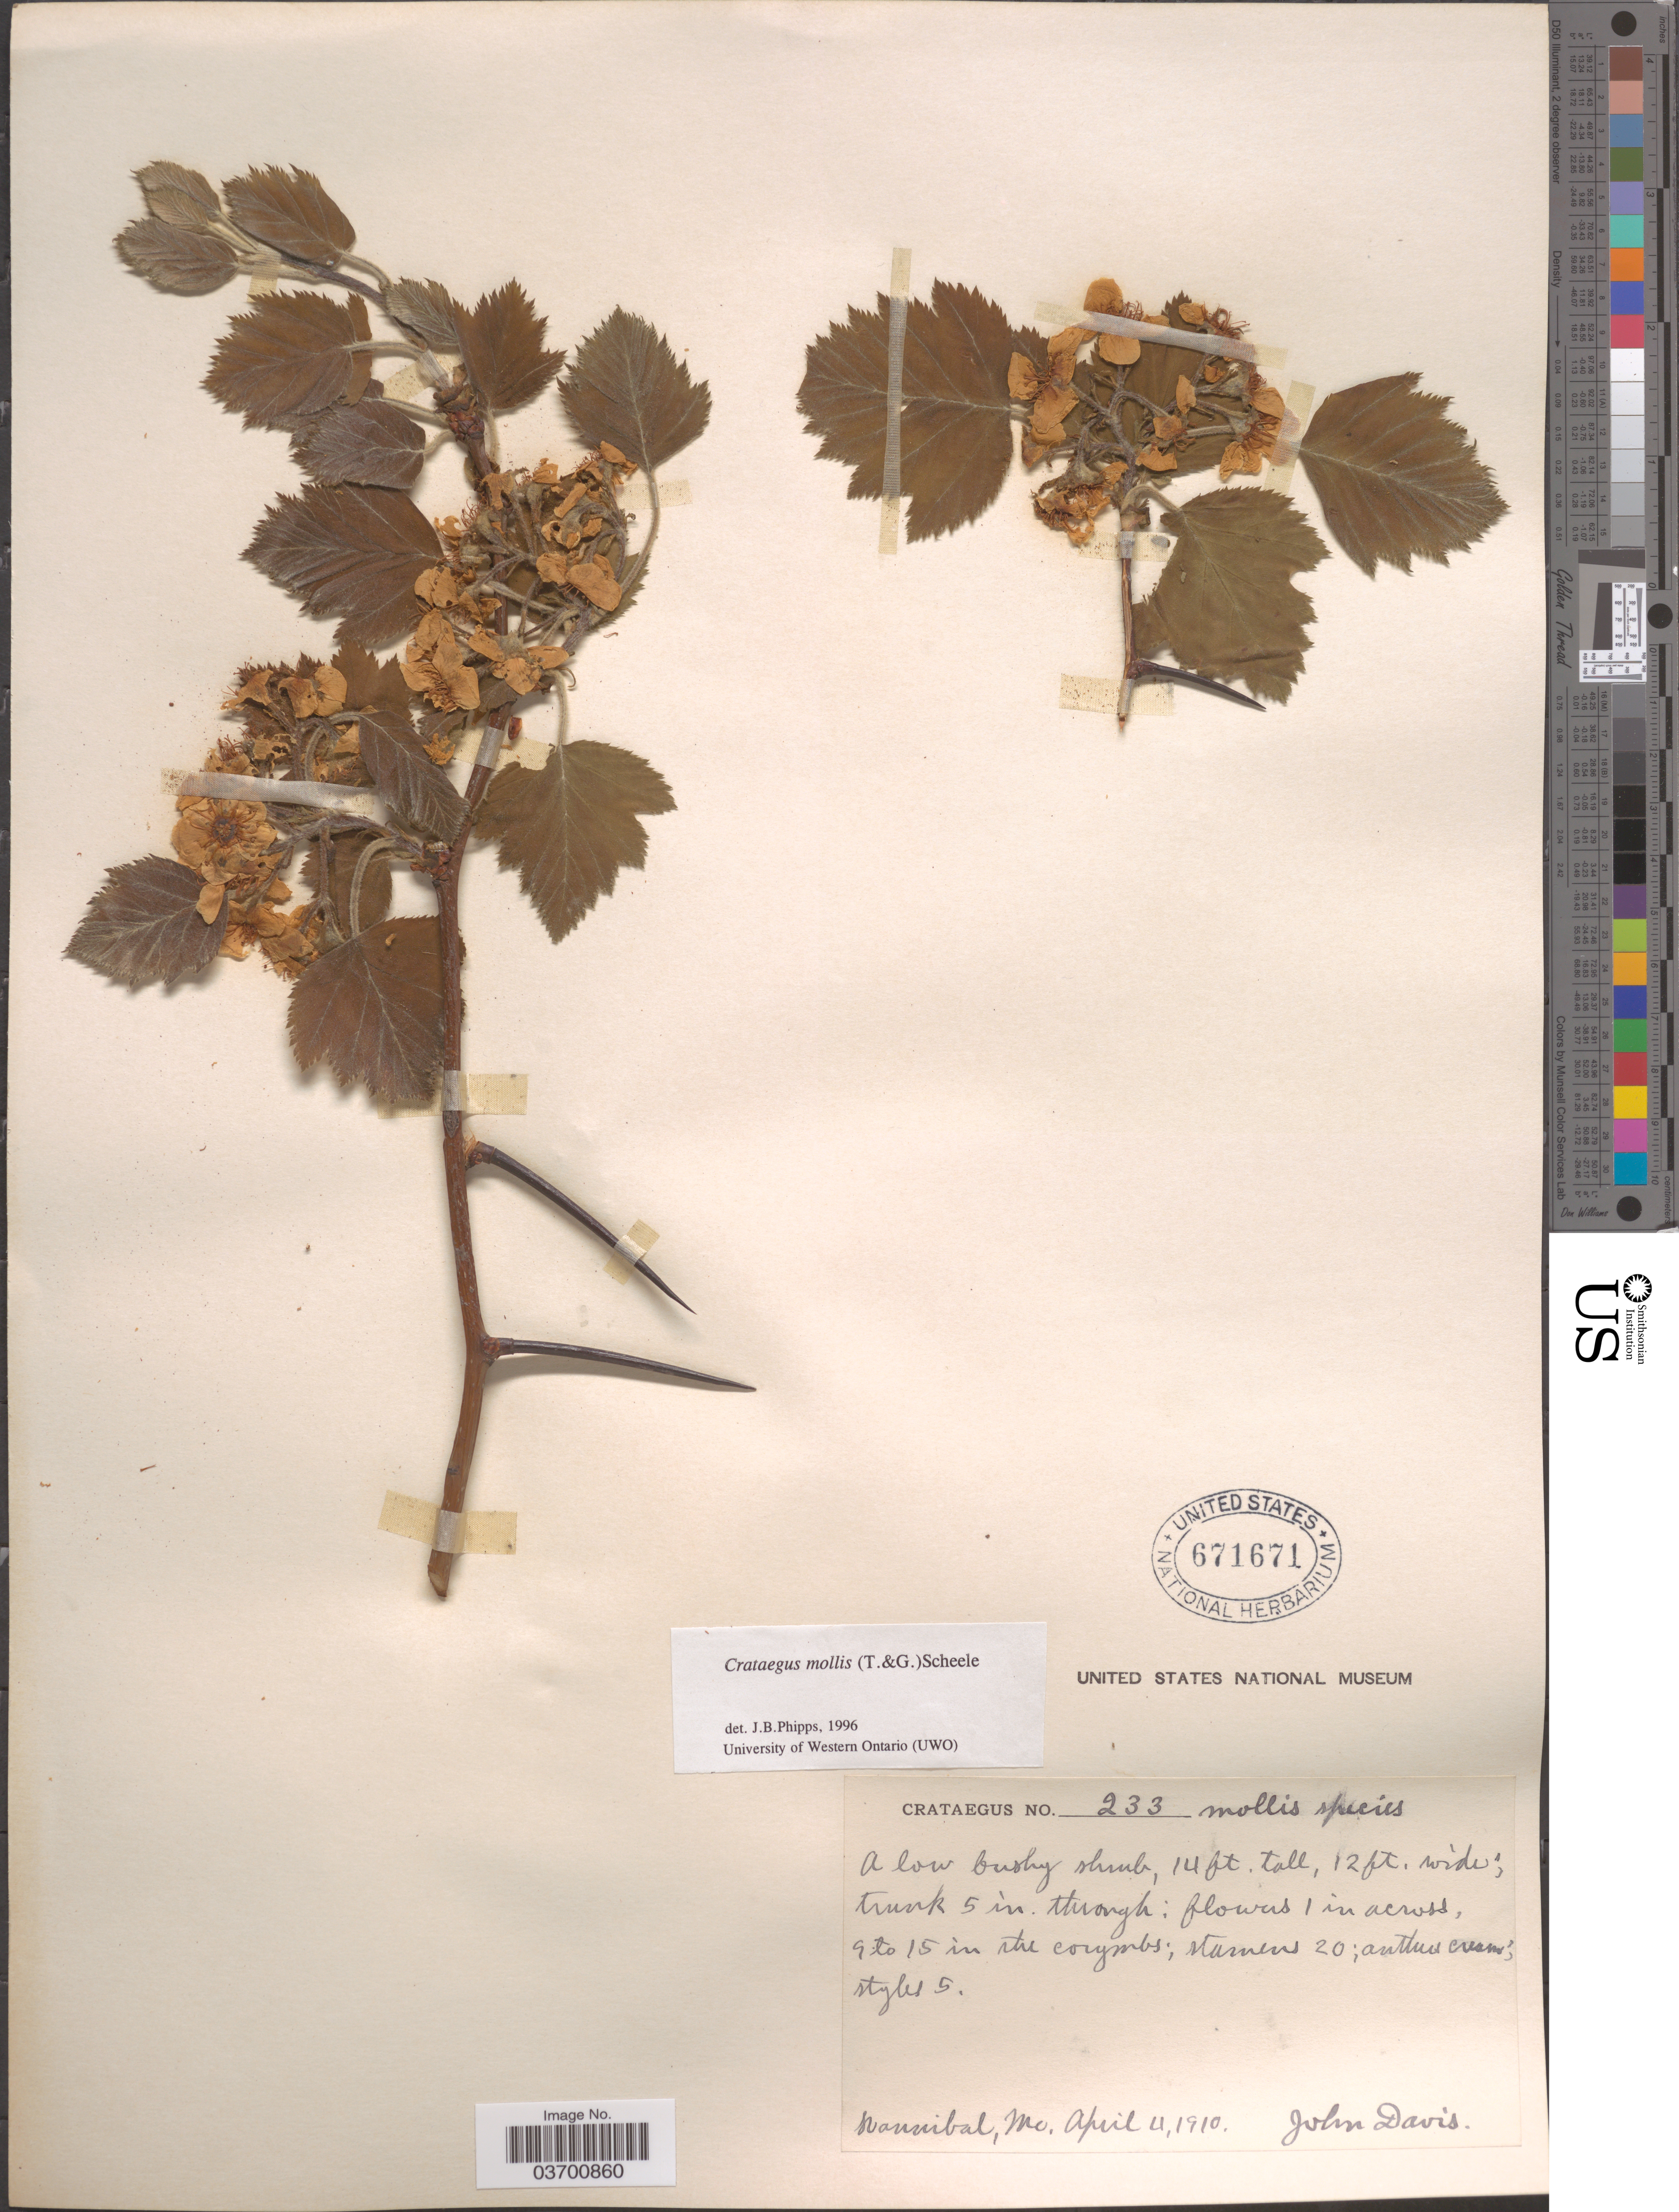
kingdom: Plantae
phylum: Tracheophyta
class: Magnoliopsida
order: Rosales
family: Rosaceae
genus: Crataegus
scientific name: Crataegus mollis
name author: (Torr. & A. Gray) Scheele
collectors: J. Davis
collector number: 233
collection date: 1910-04-04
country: United States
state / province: Missouri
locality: Hannibal.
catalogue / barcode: US 671671